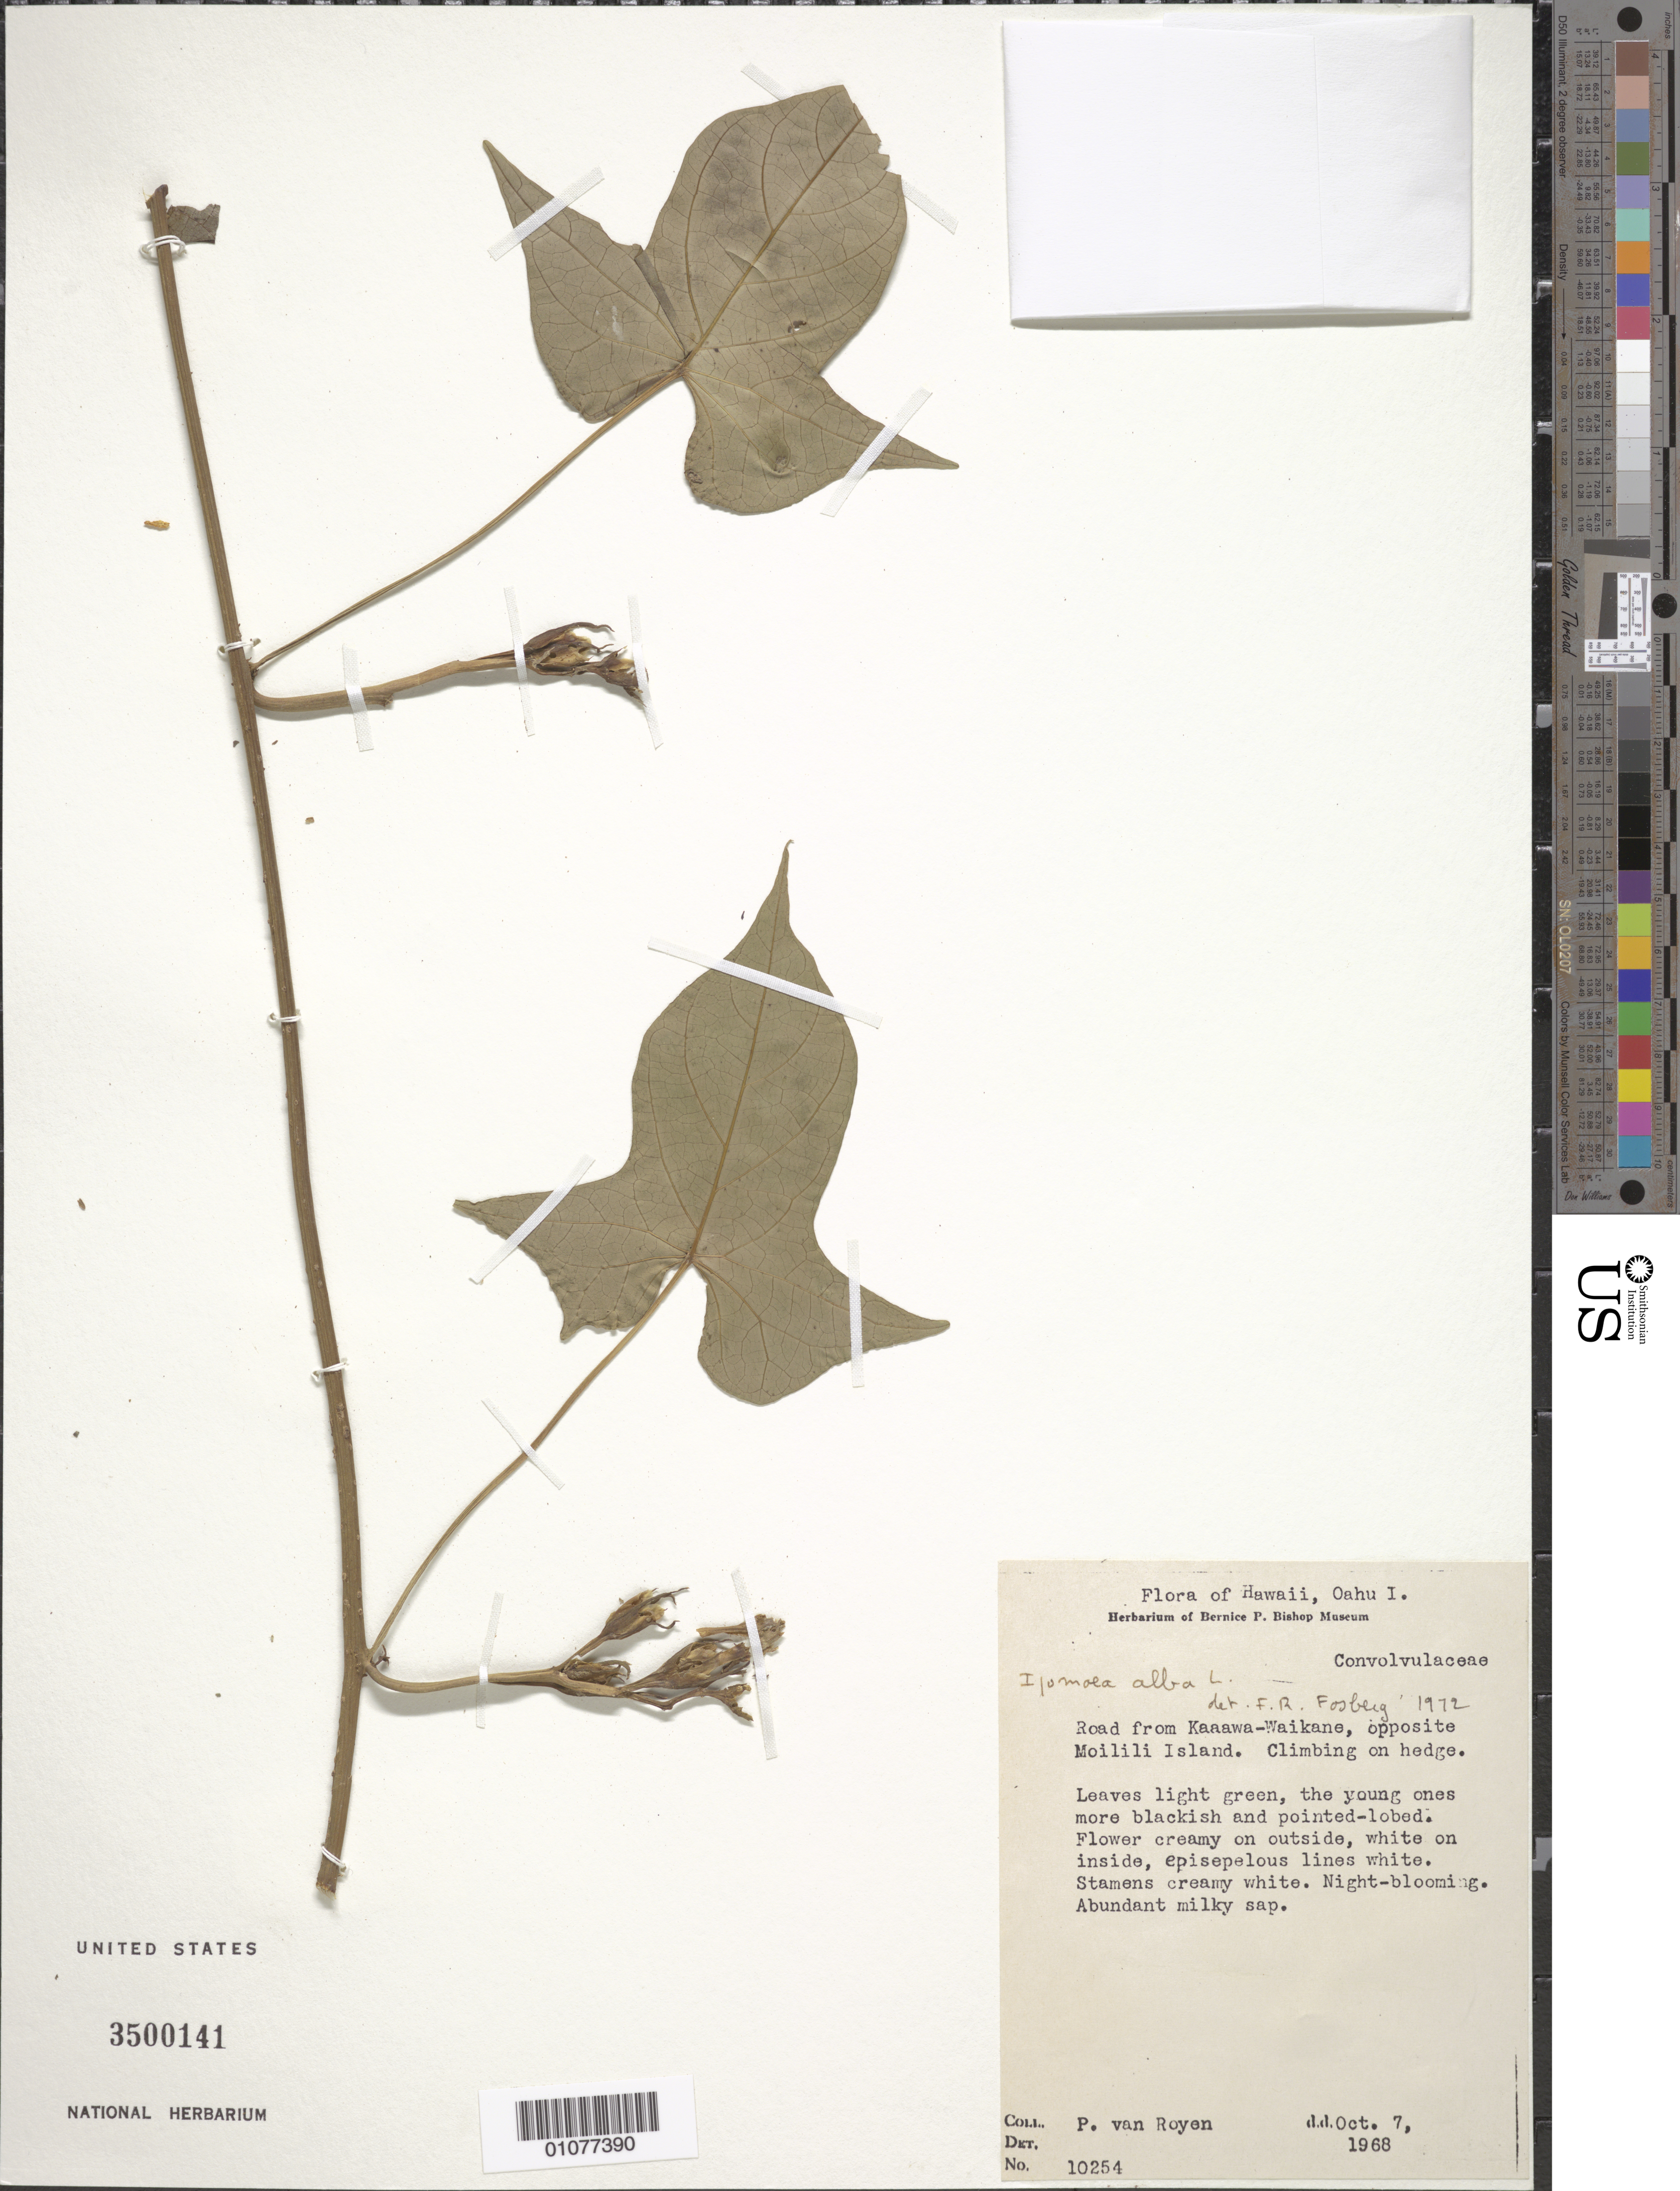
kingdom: Plantae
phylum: Tracheophyta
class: Magnoliopsida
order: Solanales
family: Convolvulaceae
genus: Ipomoea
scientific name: Ipomoea alba L.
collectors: P. van Royen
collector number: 10254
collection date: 1968-10-07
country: United States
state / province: Hawaii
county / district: Honolulu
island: Oahu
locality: road from Kaaawa-Waikane, opposite Moilili Island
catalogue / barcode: US 3500141